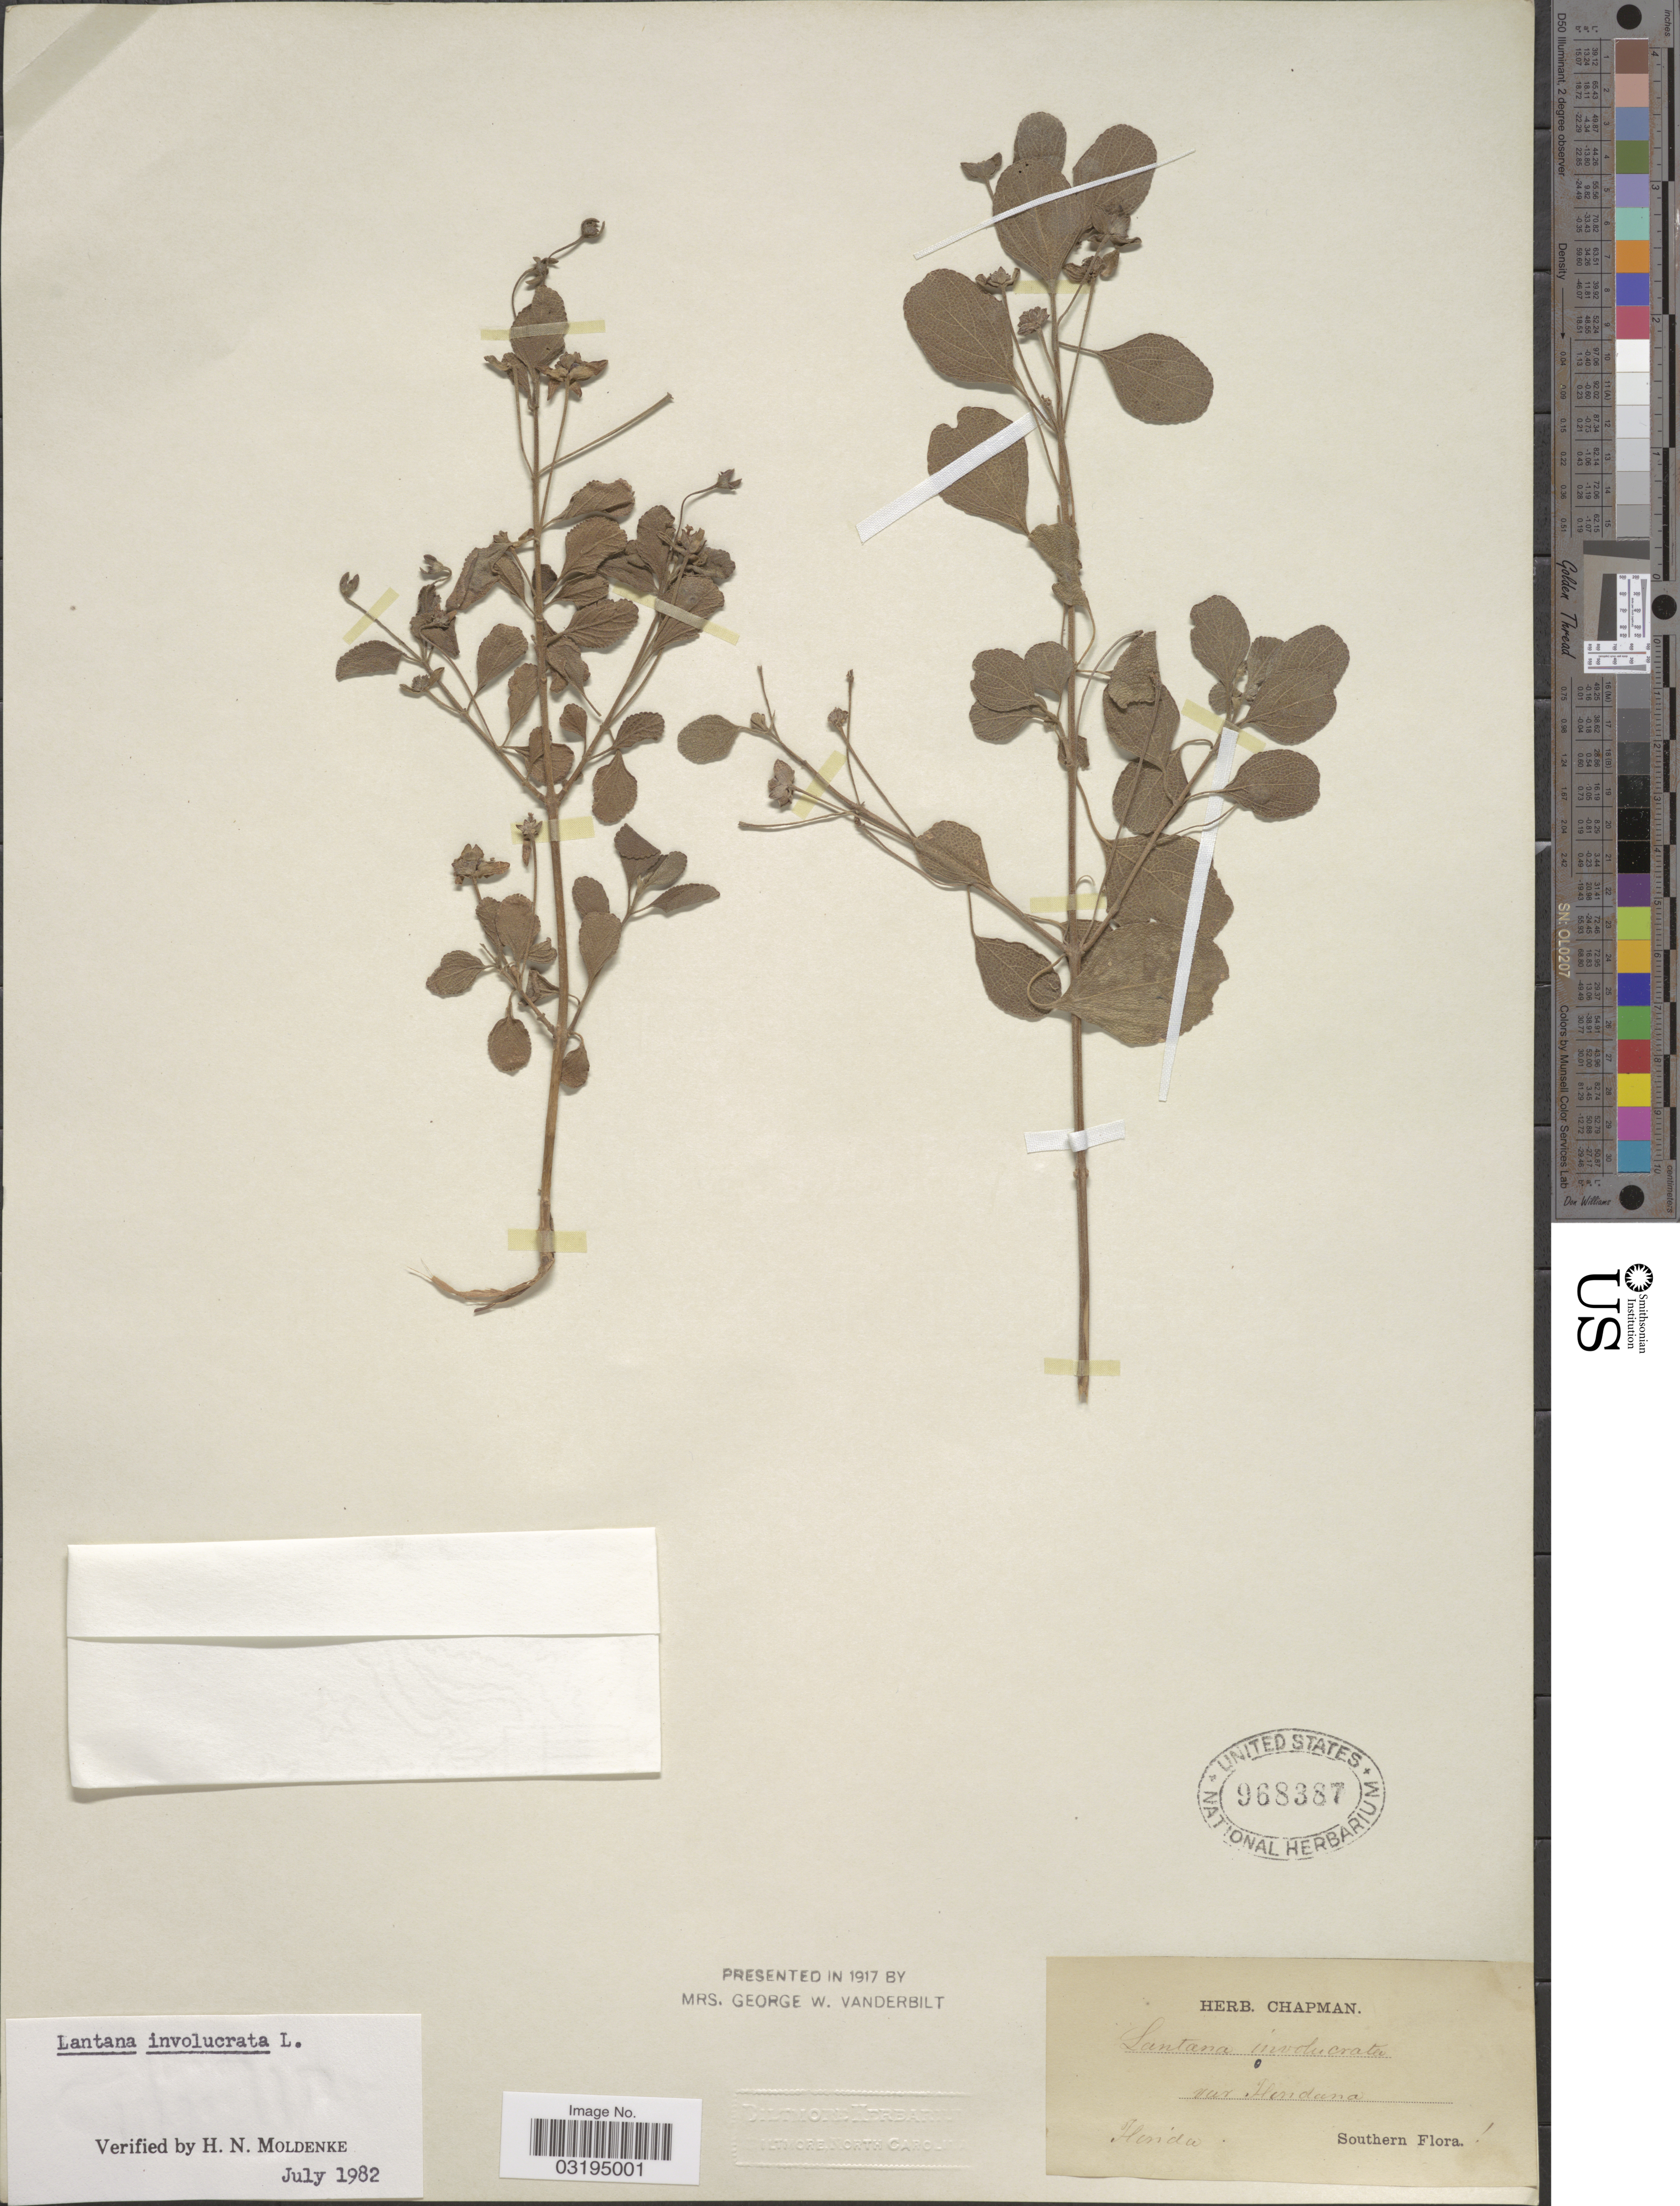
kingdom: Plantae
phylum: Tracheophyta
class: Magnoliopsida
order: Lamiales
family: Verbenaceae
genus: Lantana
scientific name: Lantana involucrata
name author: L.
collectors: ex herb. Chapman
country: United States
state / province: Florida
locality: Southern Florida.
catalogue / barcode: US 968387